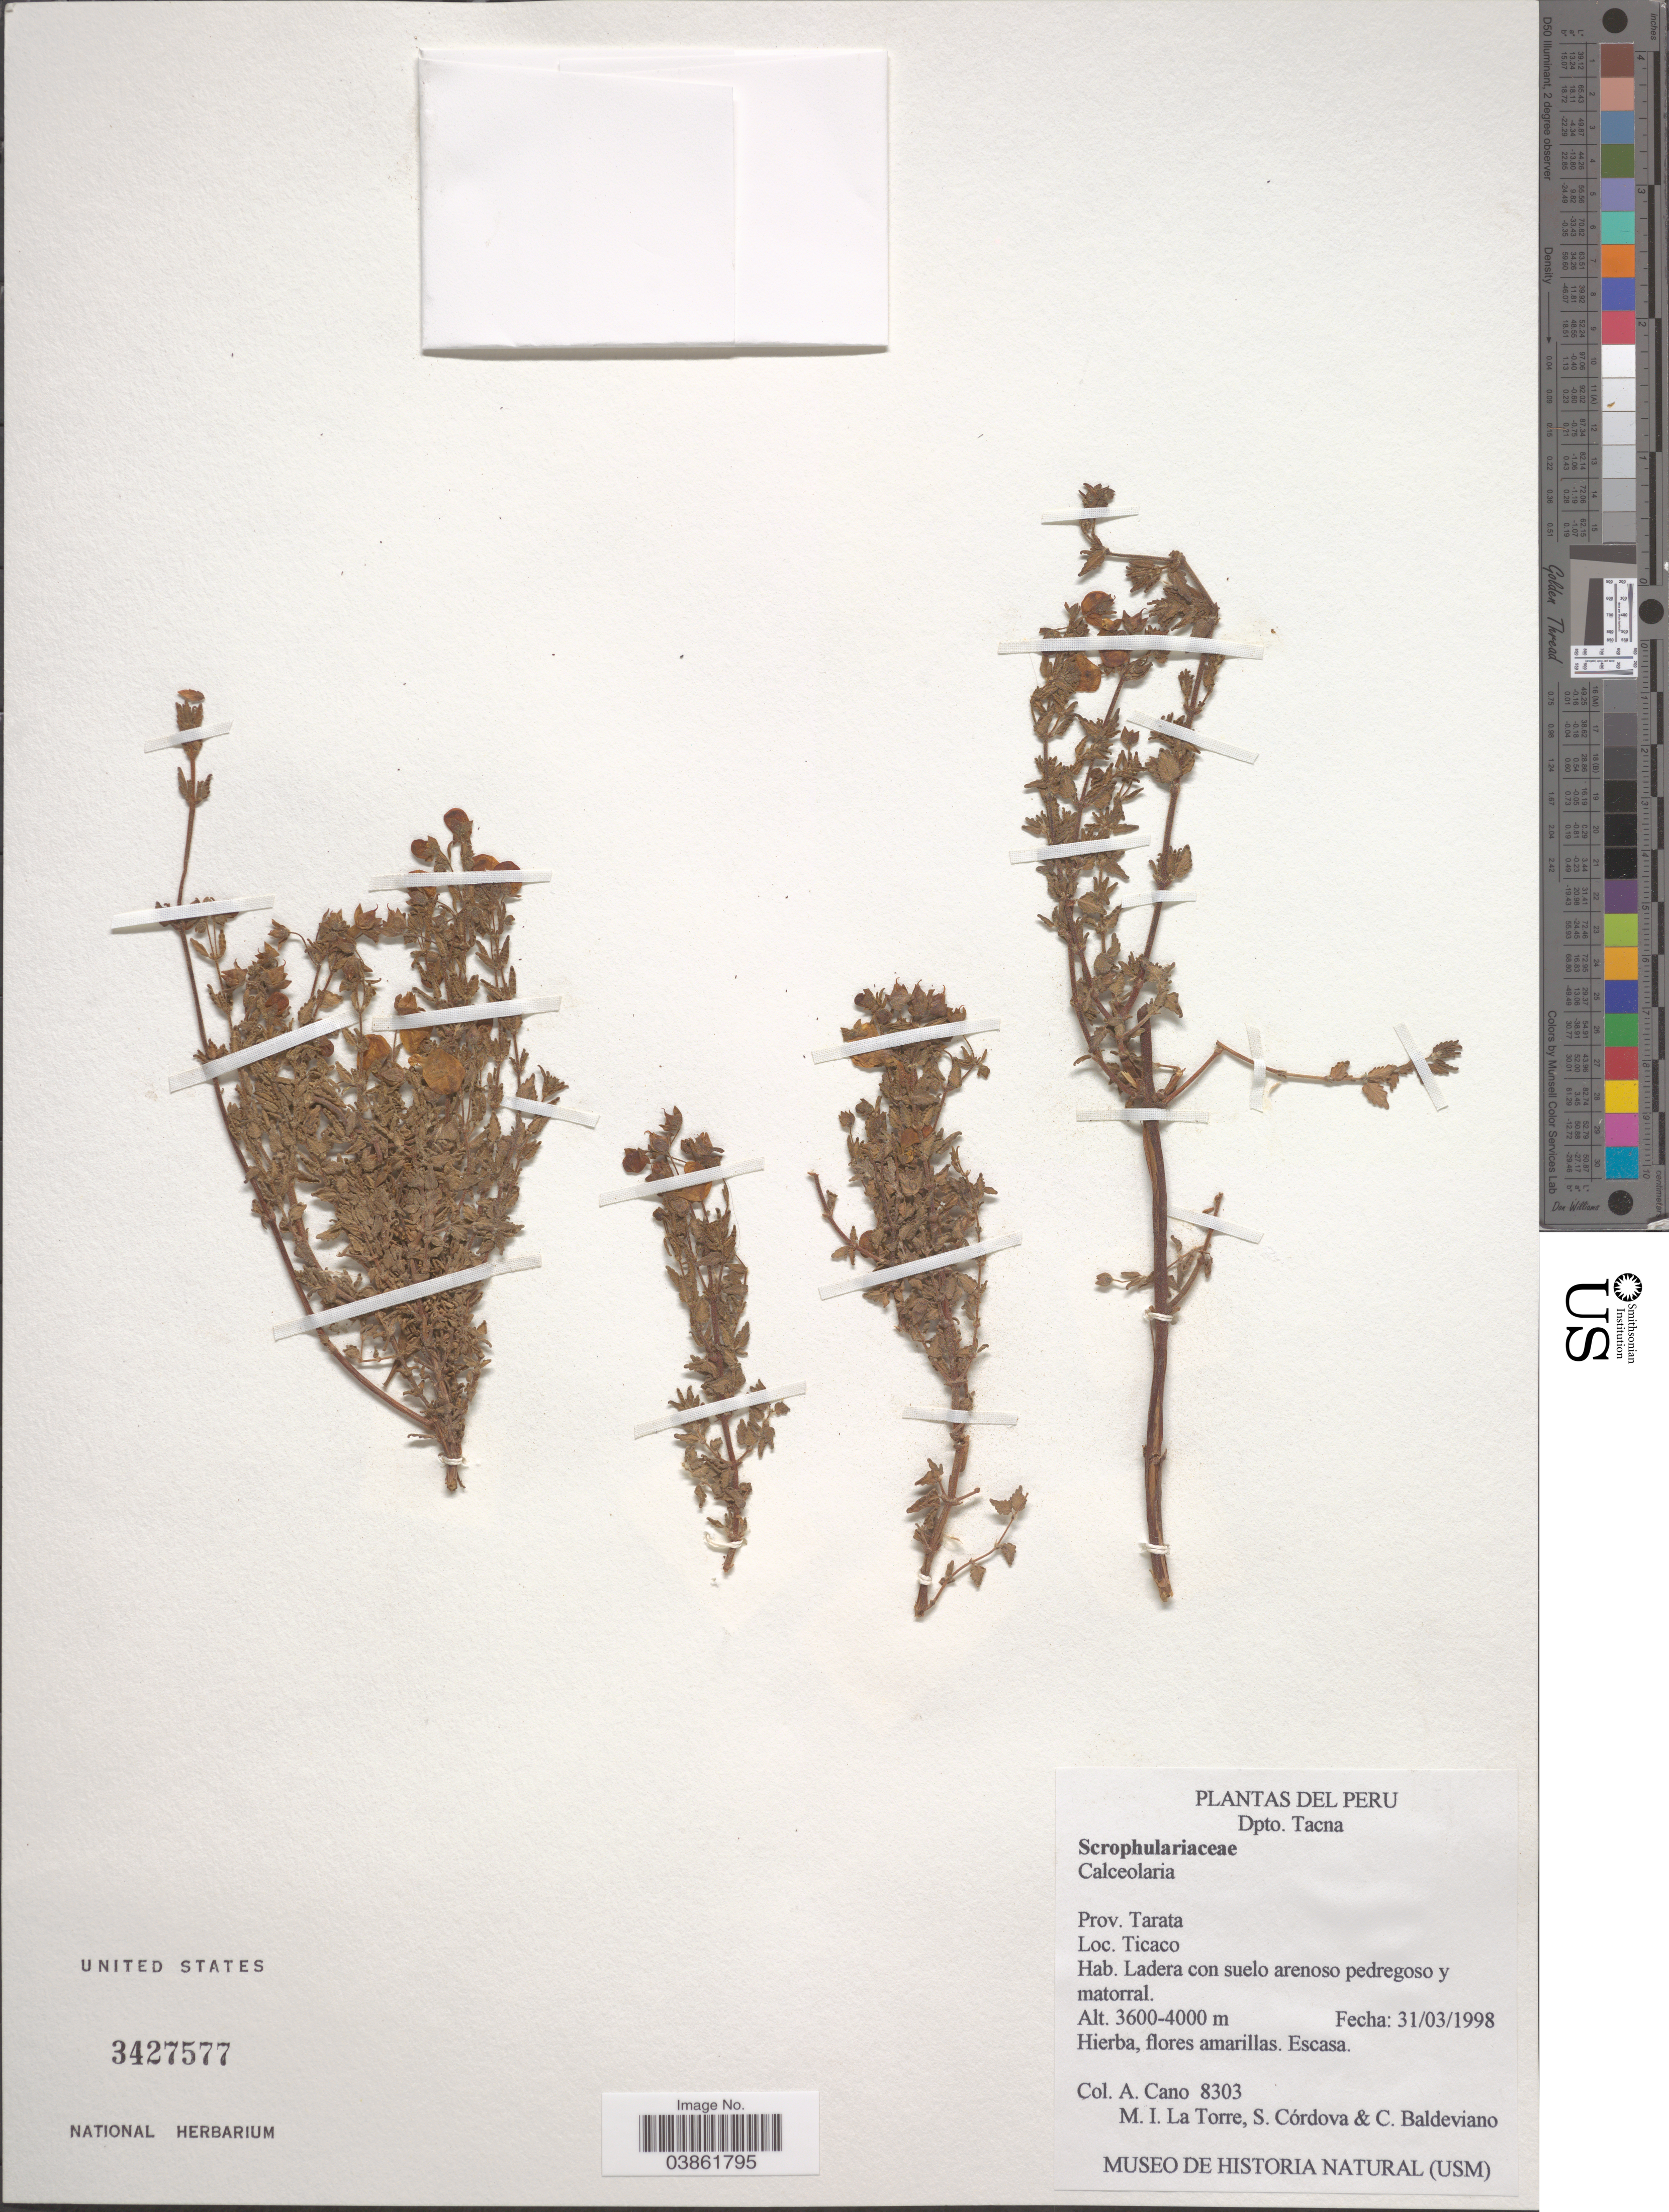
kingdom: Plantae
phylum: Tracheophyta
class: Magnoliopsida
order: Lamiales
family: Calceolariaceae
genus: Calceolaria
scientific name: Calceolaria sp.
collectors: A. Cano, M. La Torre, S. Cordova & C. Baldeviano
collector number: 8303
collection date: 1998-03-31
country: Peru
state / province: Tacna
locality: Dpto. Tacna. Prov. Tarata. Ticaco.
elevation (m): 3600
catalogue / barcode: US 3427577